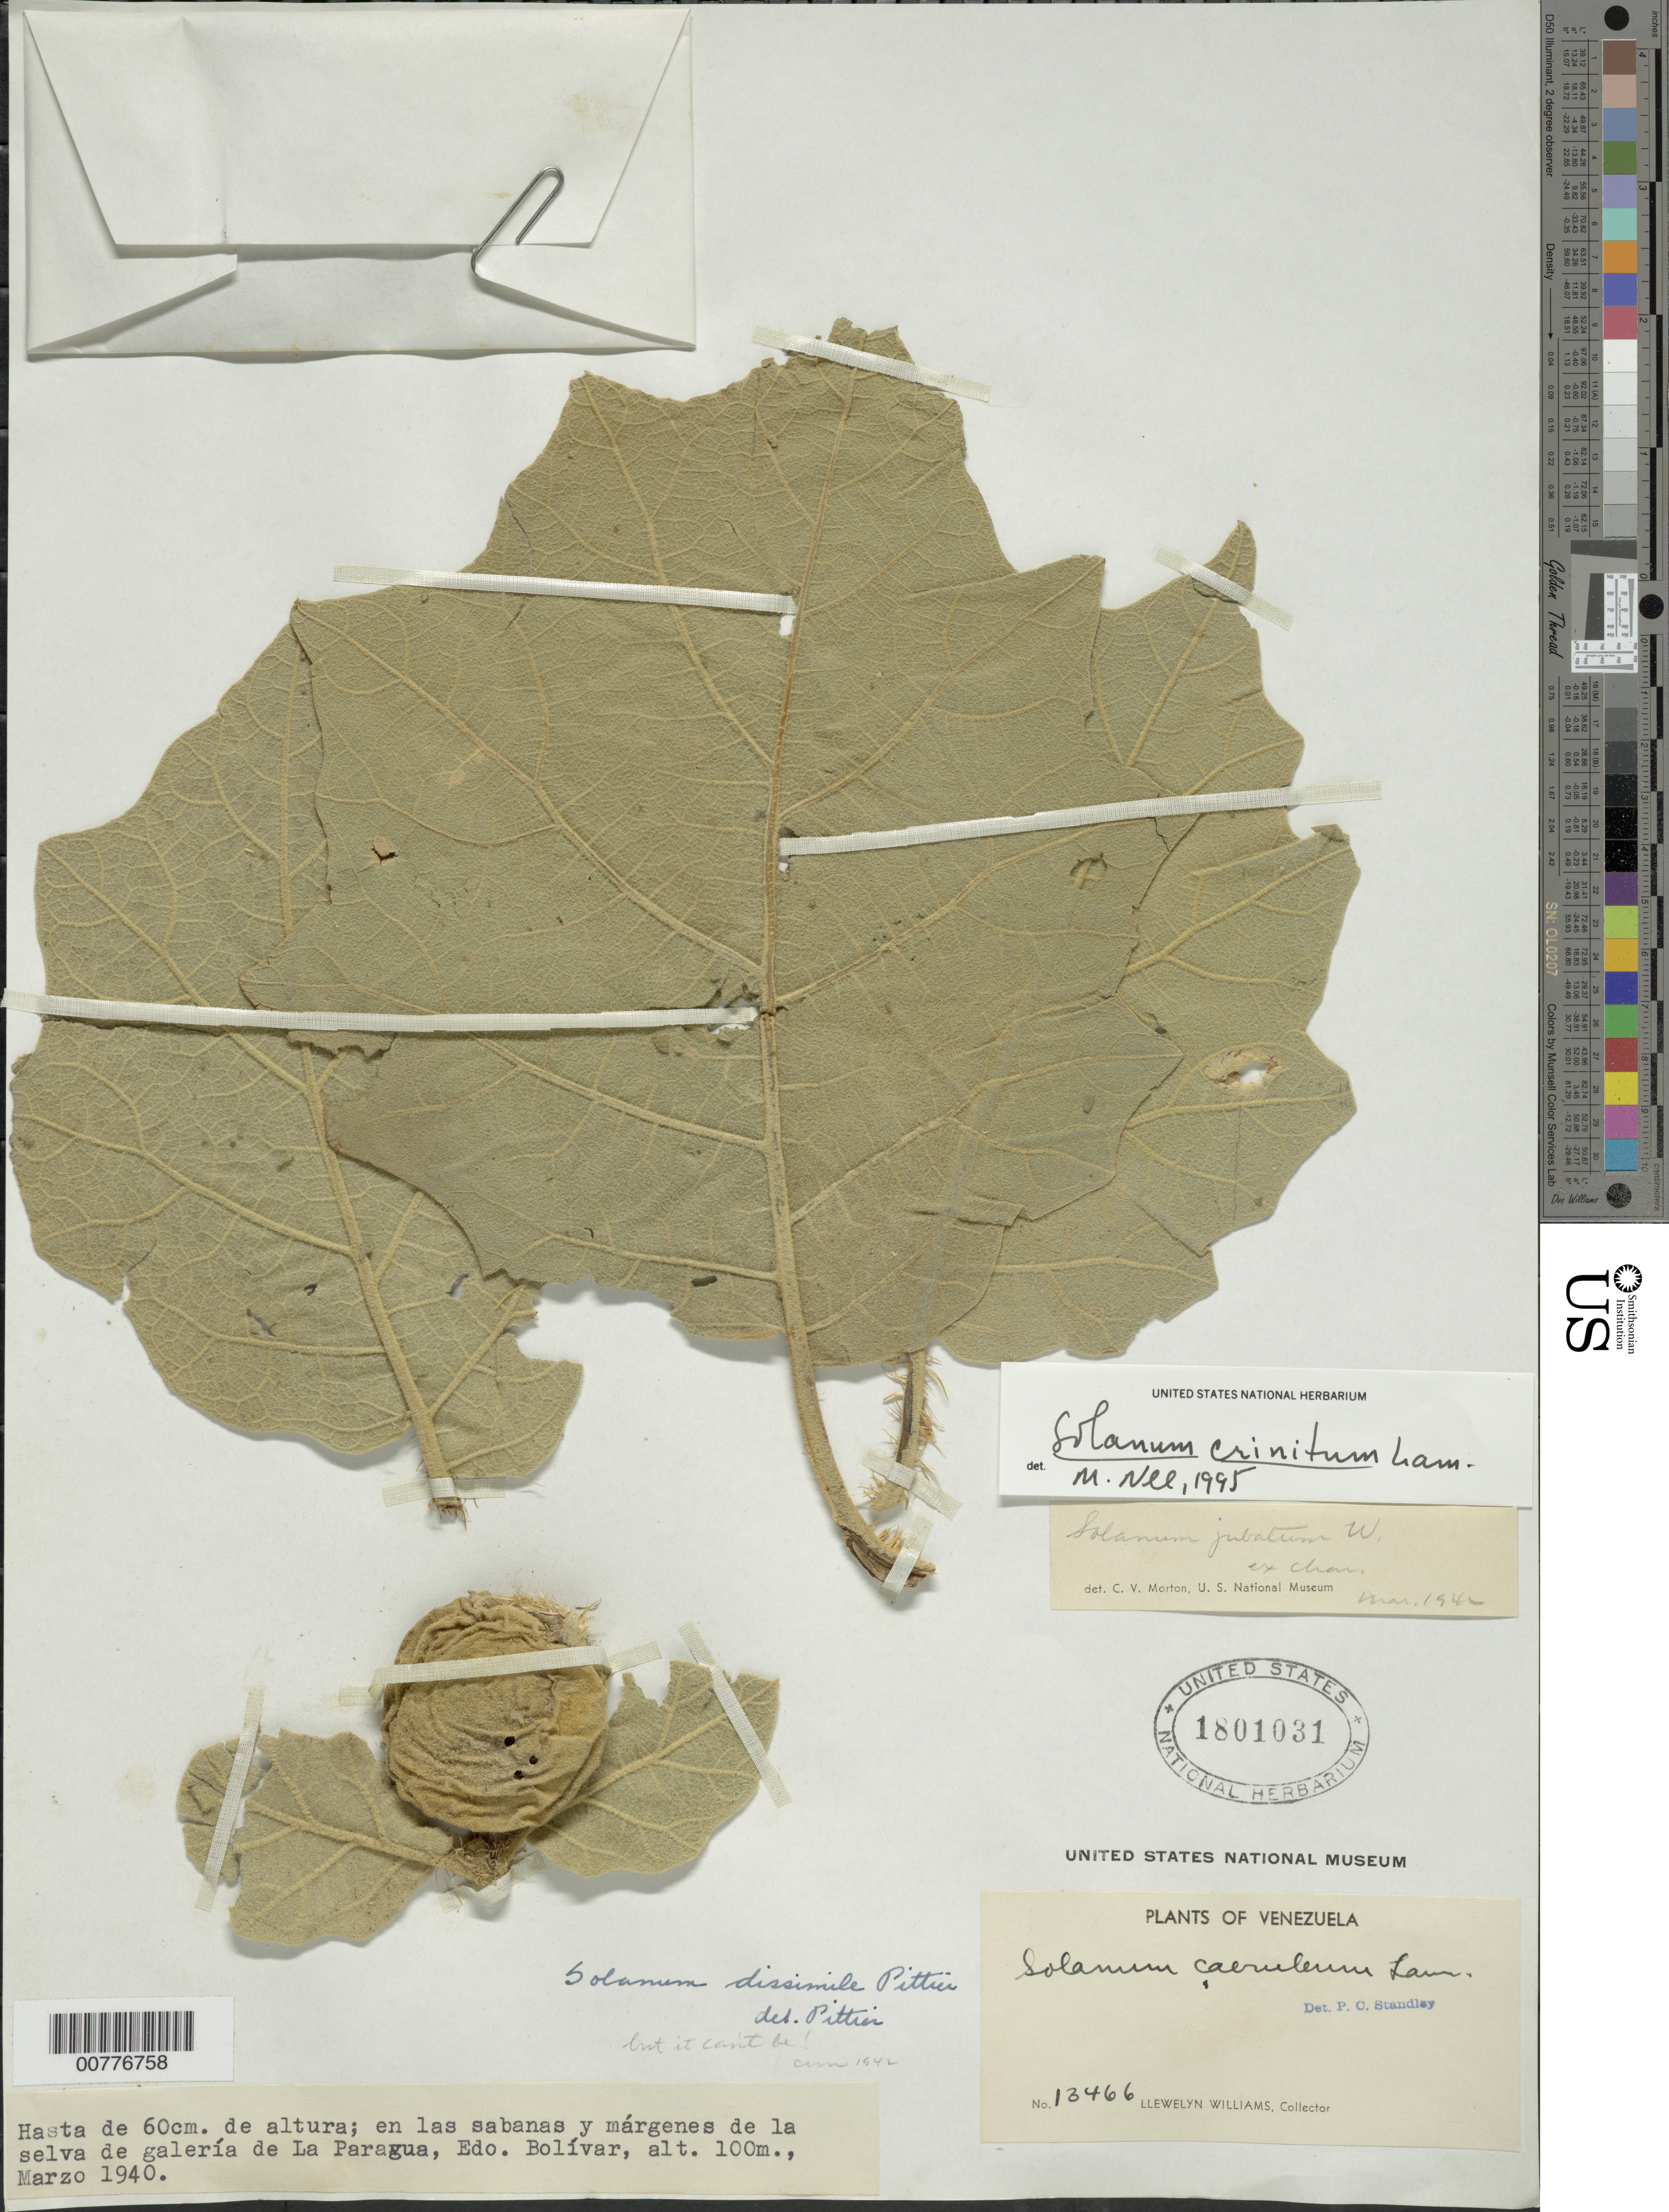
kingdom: Plantae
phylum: Tracheophyta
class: Magnoliopsida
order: Solanales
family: Solanaceae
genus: Solanum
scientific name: Solanum crinitum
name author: Lam.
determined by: Nee, Michael H.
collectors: L. Williams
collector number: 13466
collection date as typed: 3 Mar 1940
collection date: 1940-03-03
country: Venezuela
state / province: Bolívar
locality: La Paragua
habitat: Savanna and edge of gallery forest.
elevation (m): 100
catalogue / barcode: US 1801031